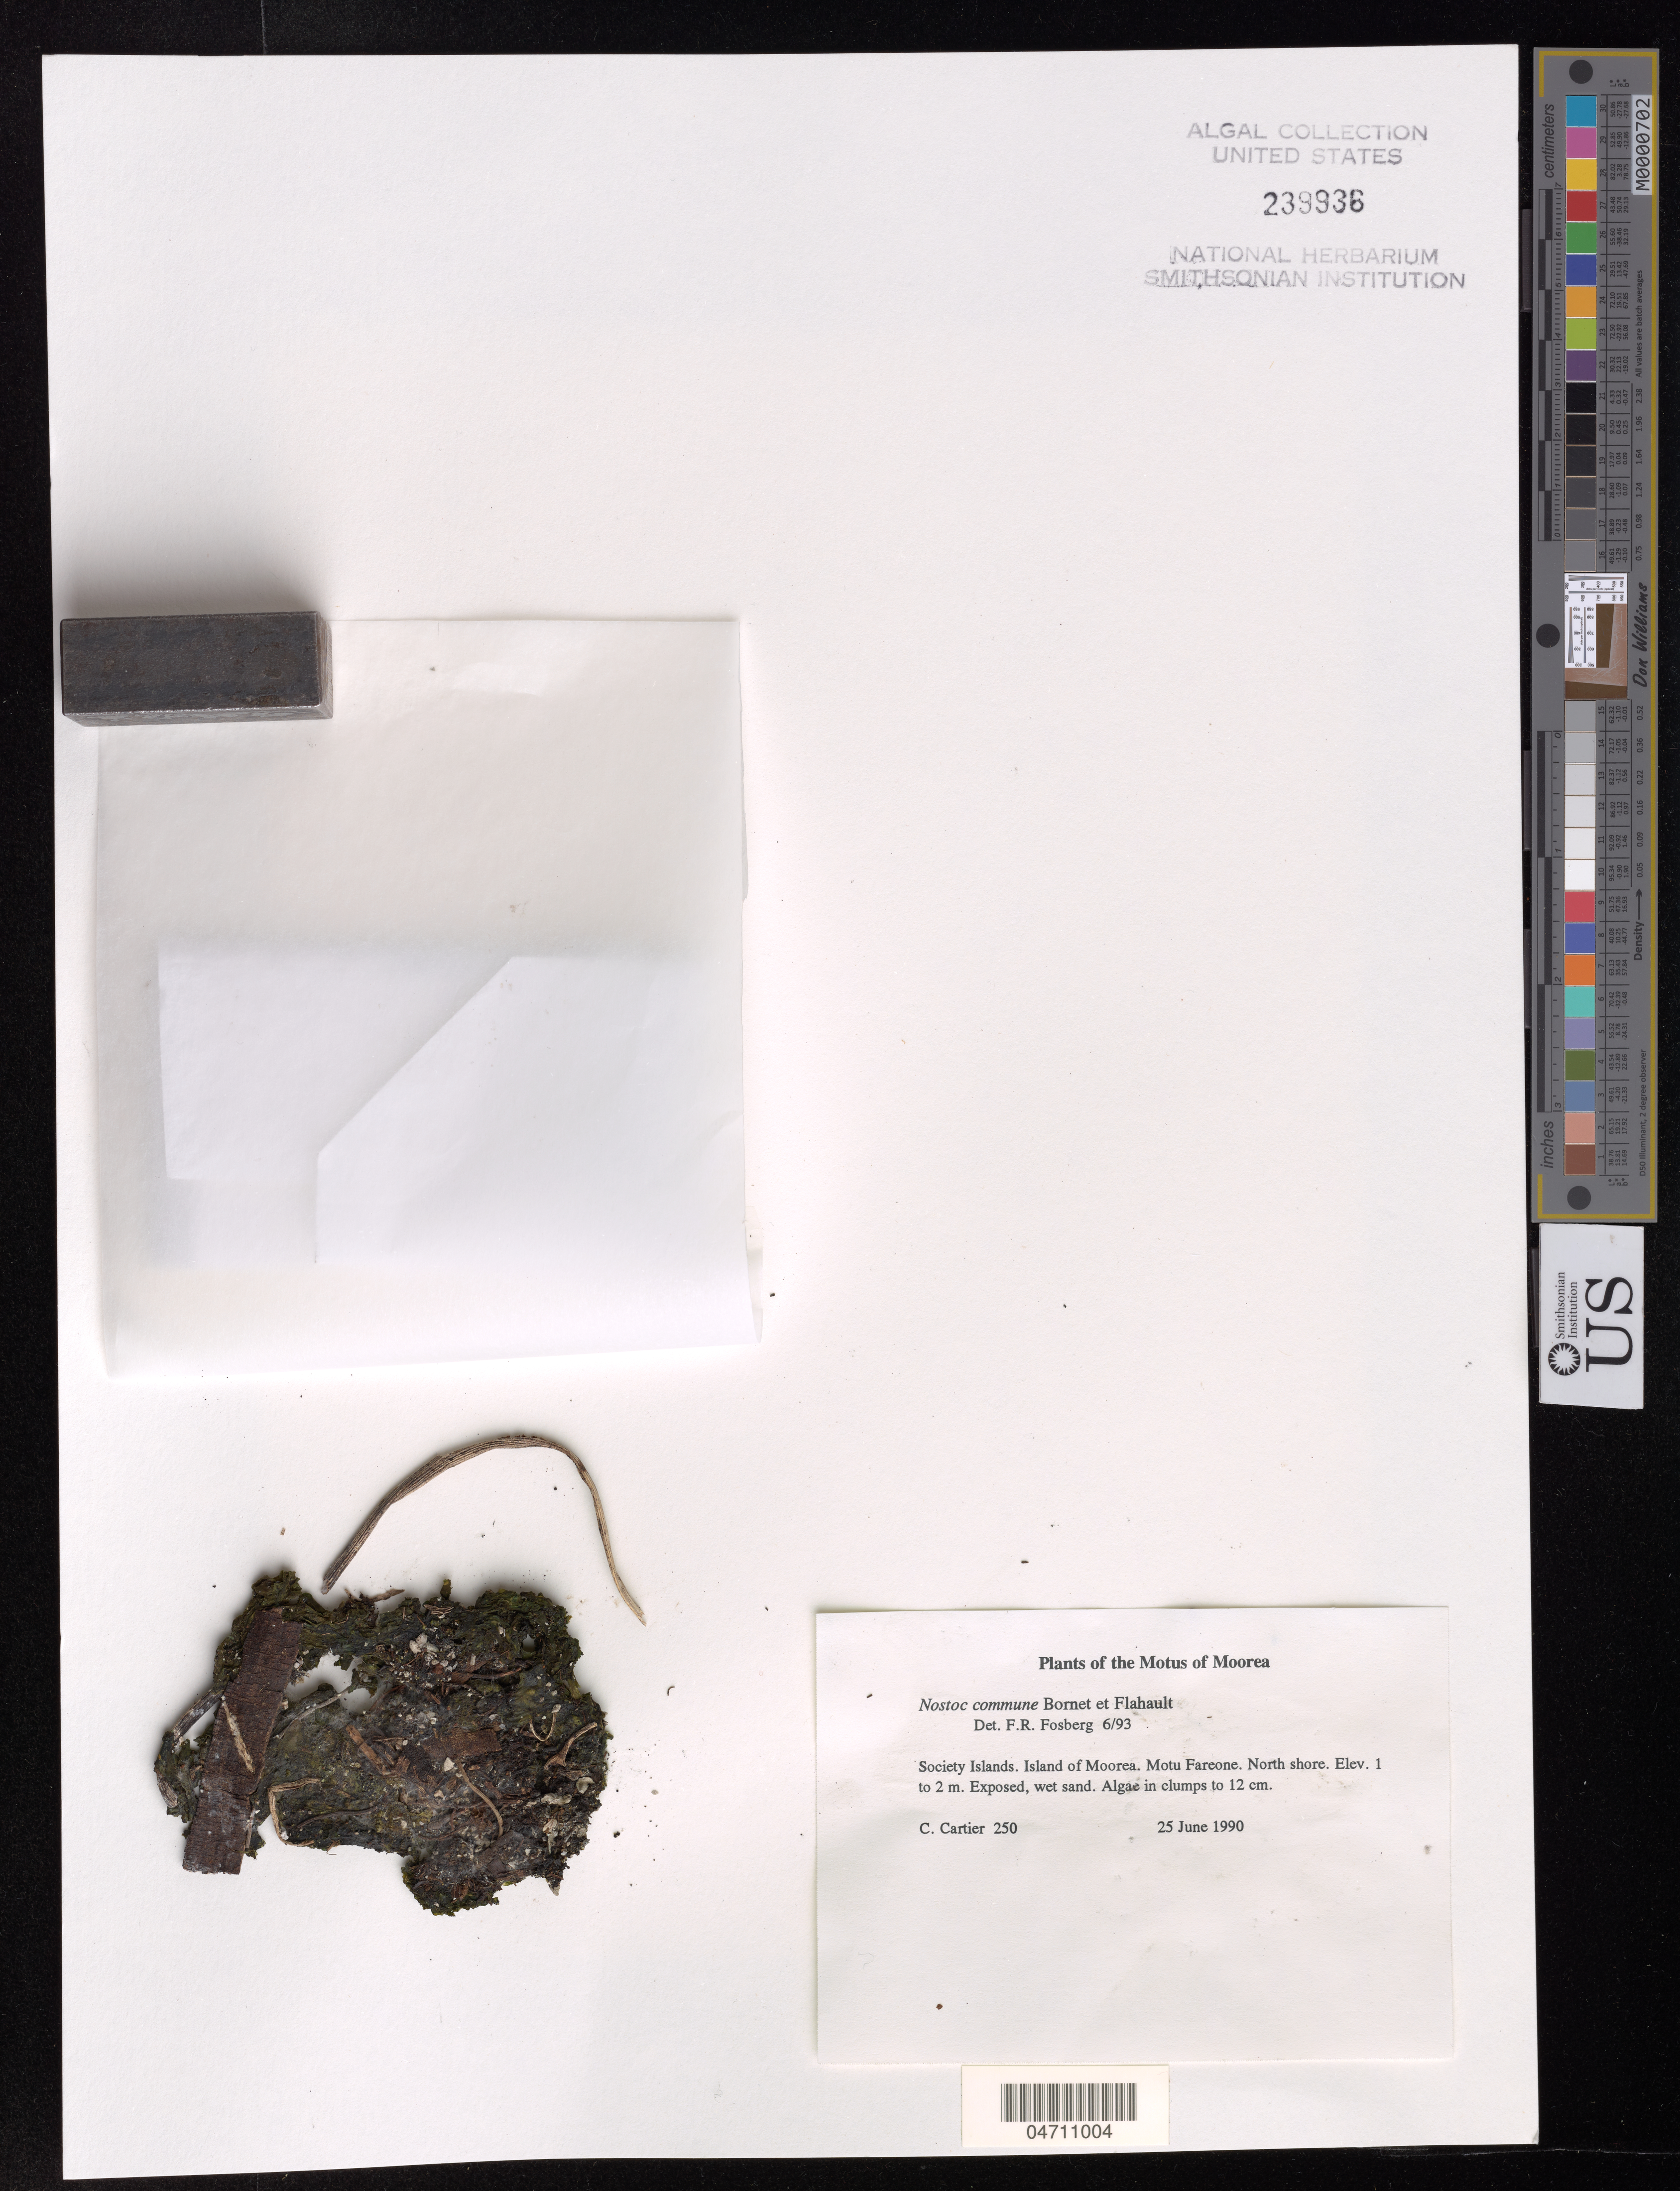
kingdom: Bacteria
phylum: Cyanobacteria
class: Cyanobacteriia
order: Cyanobacteriales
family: Nostocaceae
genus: Nostoc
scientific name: Nostoc commune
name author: Vaucher ex Bornet & Flahault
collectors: C. Cartier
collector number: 250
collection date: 1990-06-25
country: French Polynesia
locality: Motus of Moorea, Island of Moorea. Motu Fareone. North shore.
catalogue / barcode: US 239936